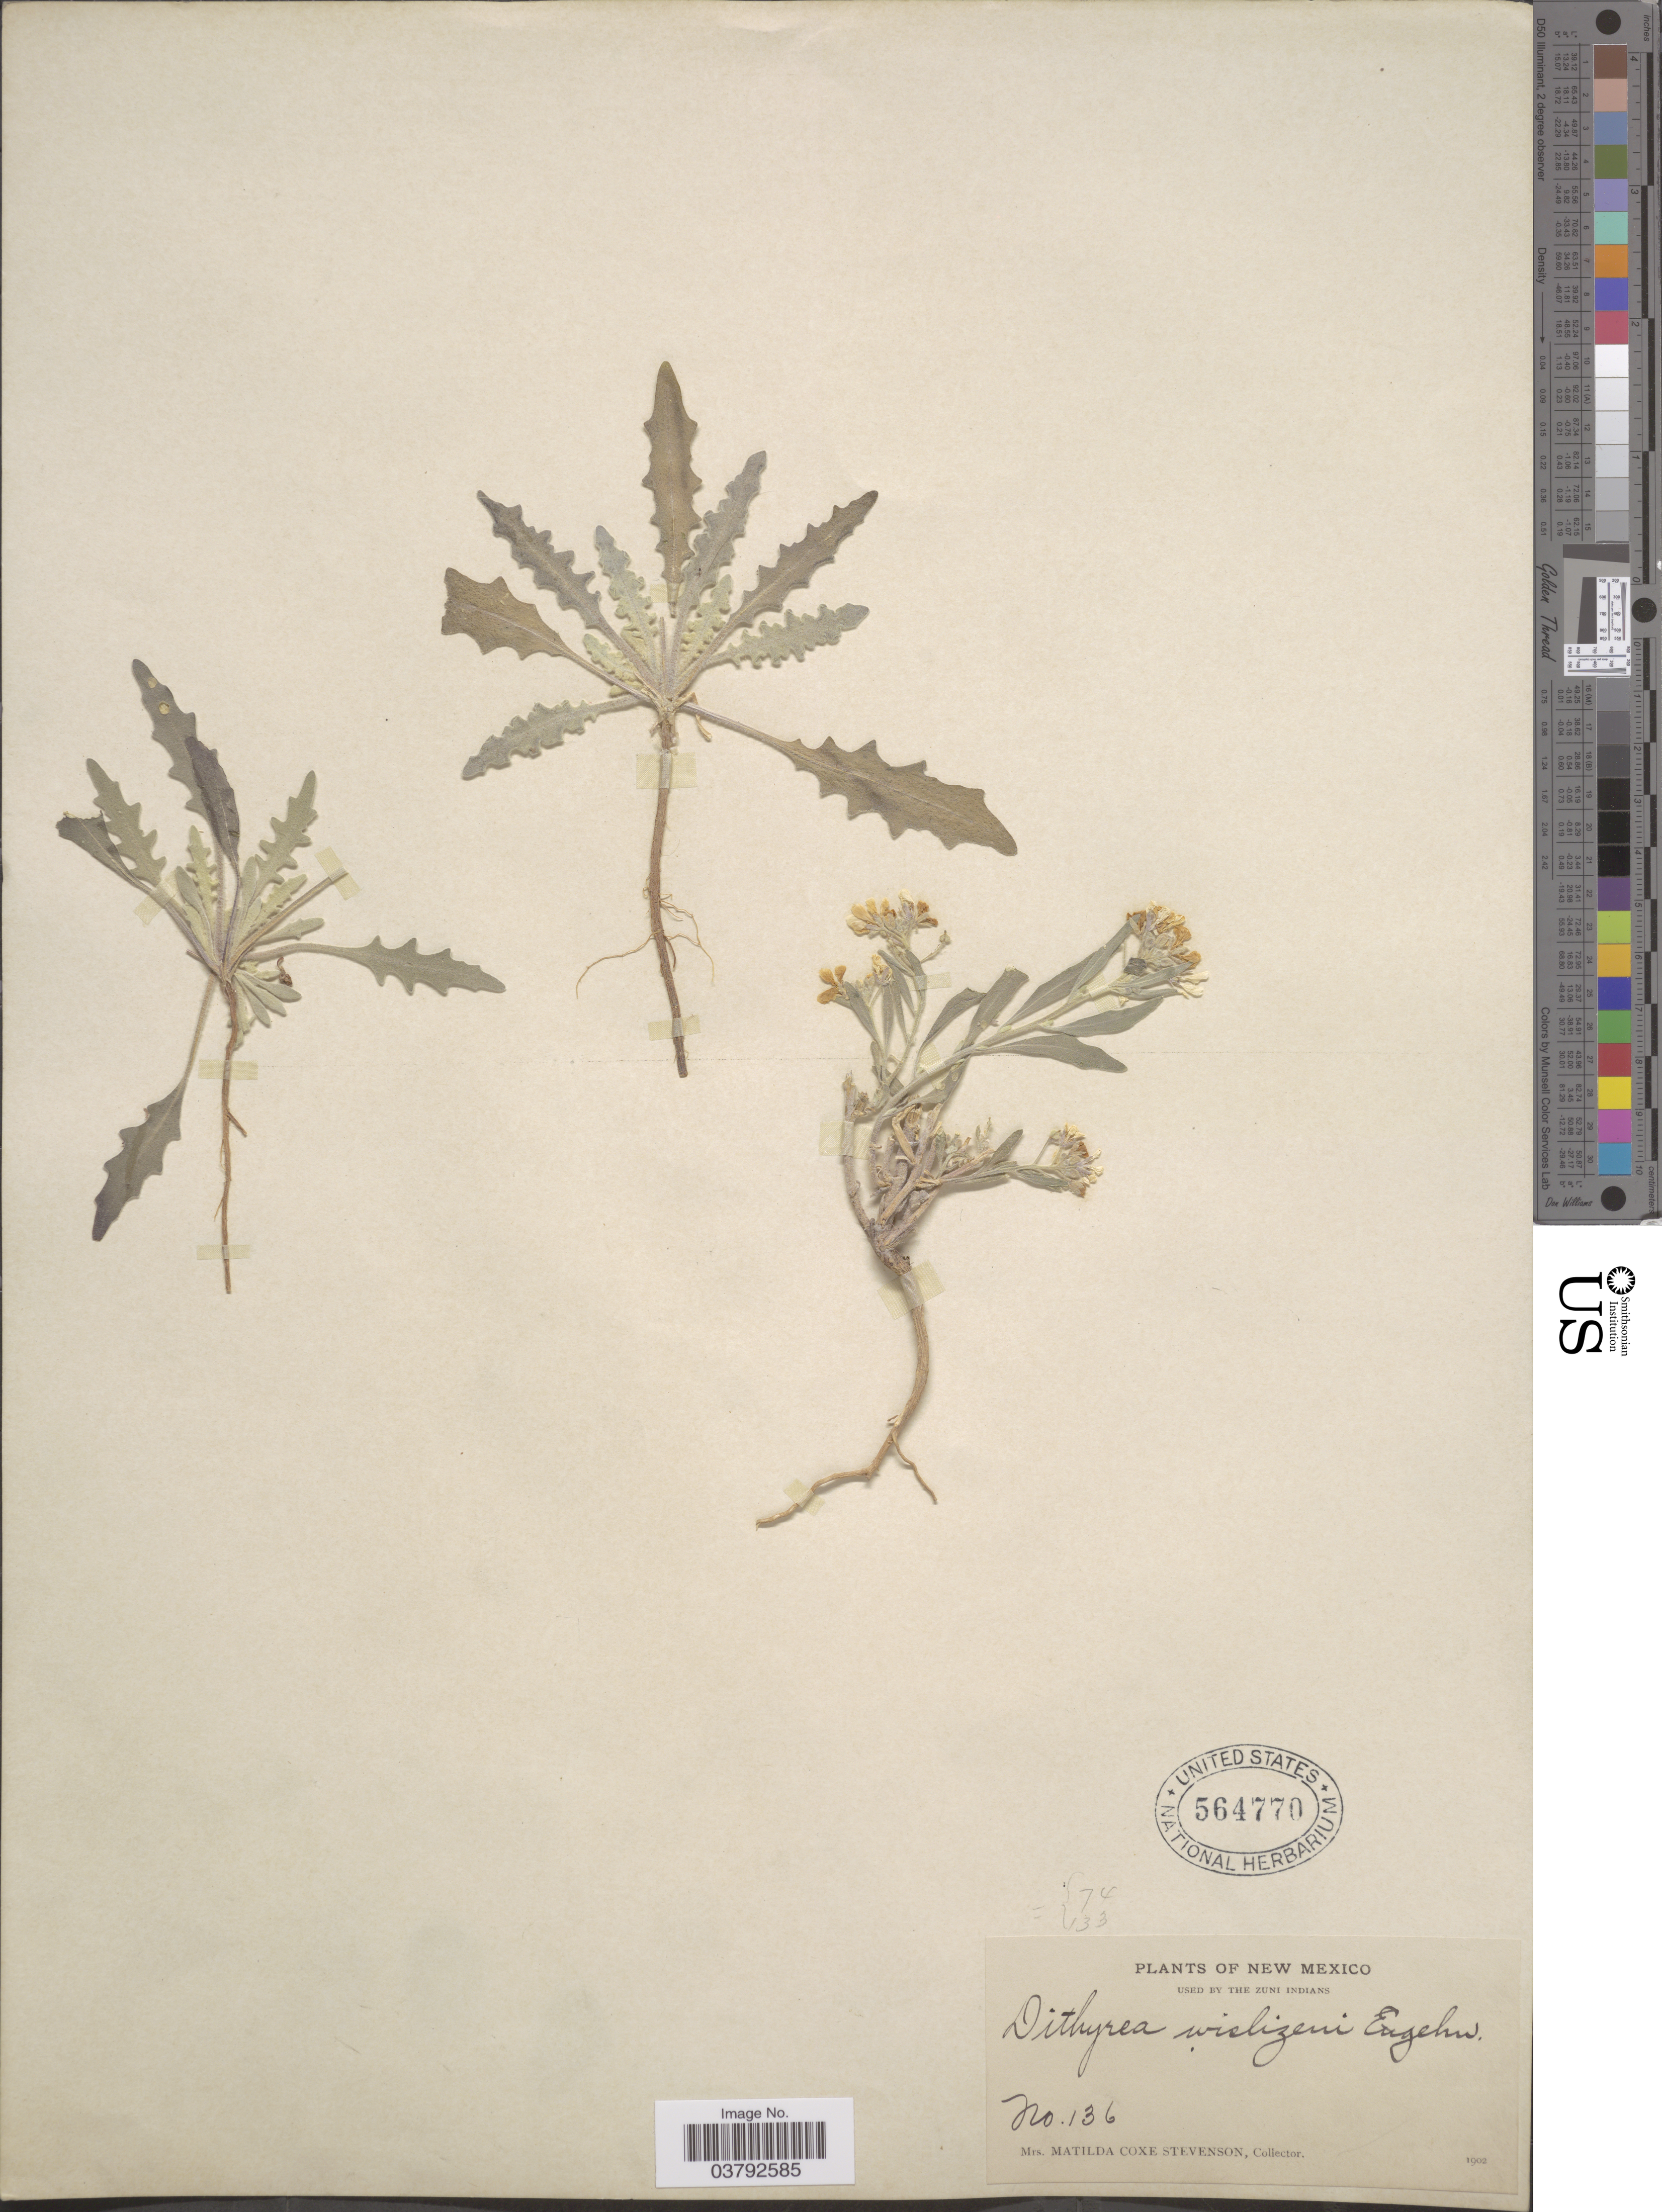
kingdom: Plantae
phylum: Tracheophyta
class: Magnoliopsida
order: Brassicales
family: Brassicaceae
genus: Dithyrea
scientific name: Dithyrea wislizeni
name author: Engelm.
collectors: M. Stevenson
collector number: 136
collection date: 1902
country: United States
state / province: New Mexico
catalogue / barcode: US 564770